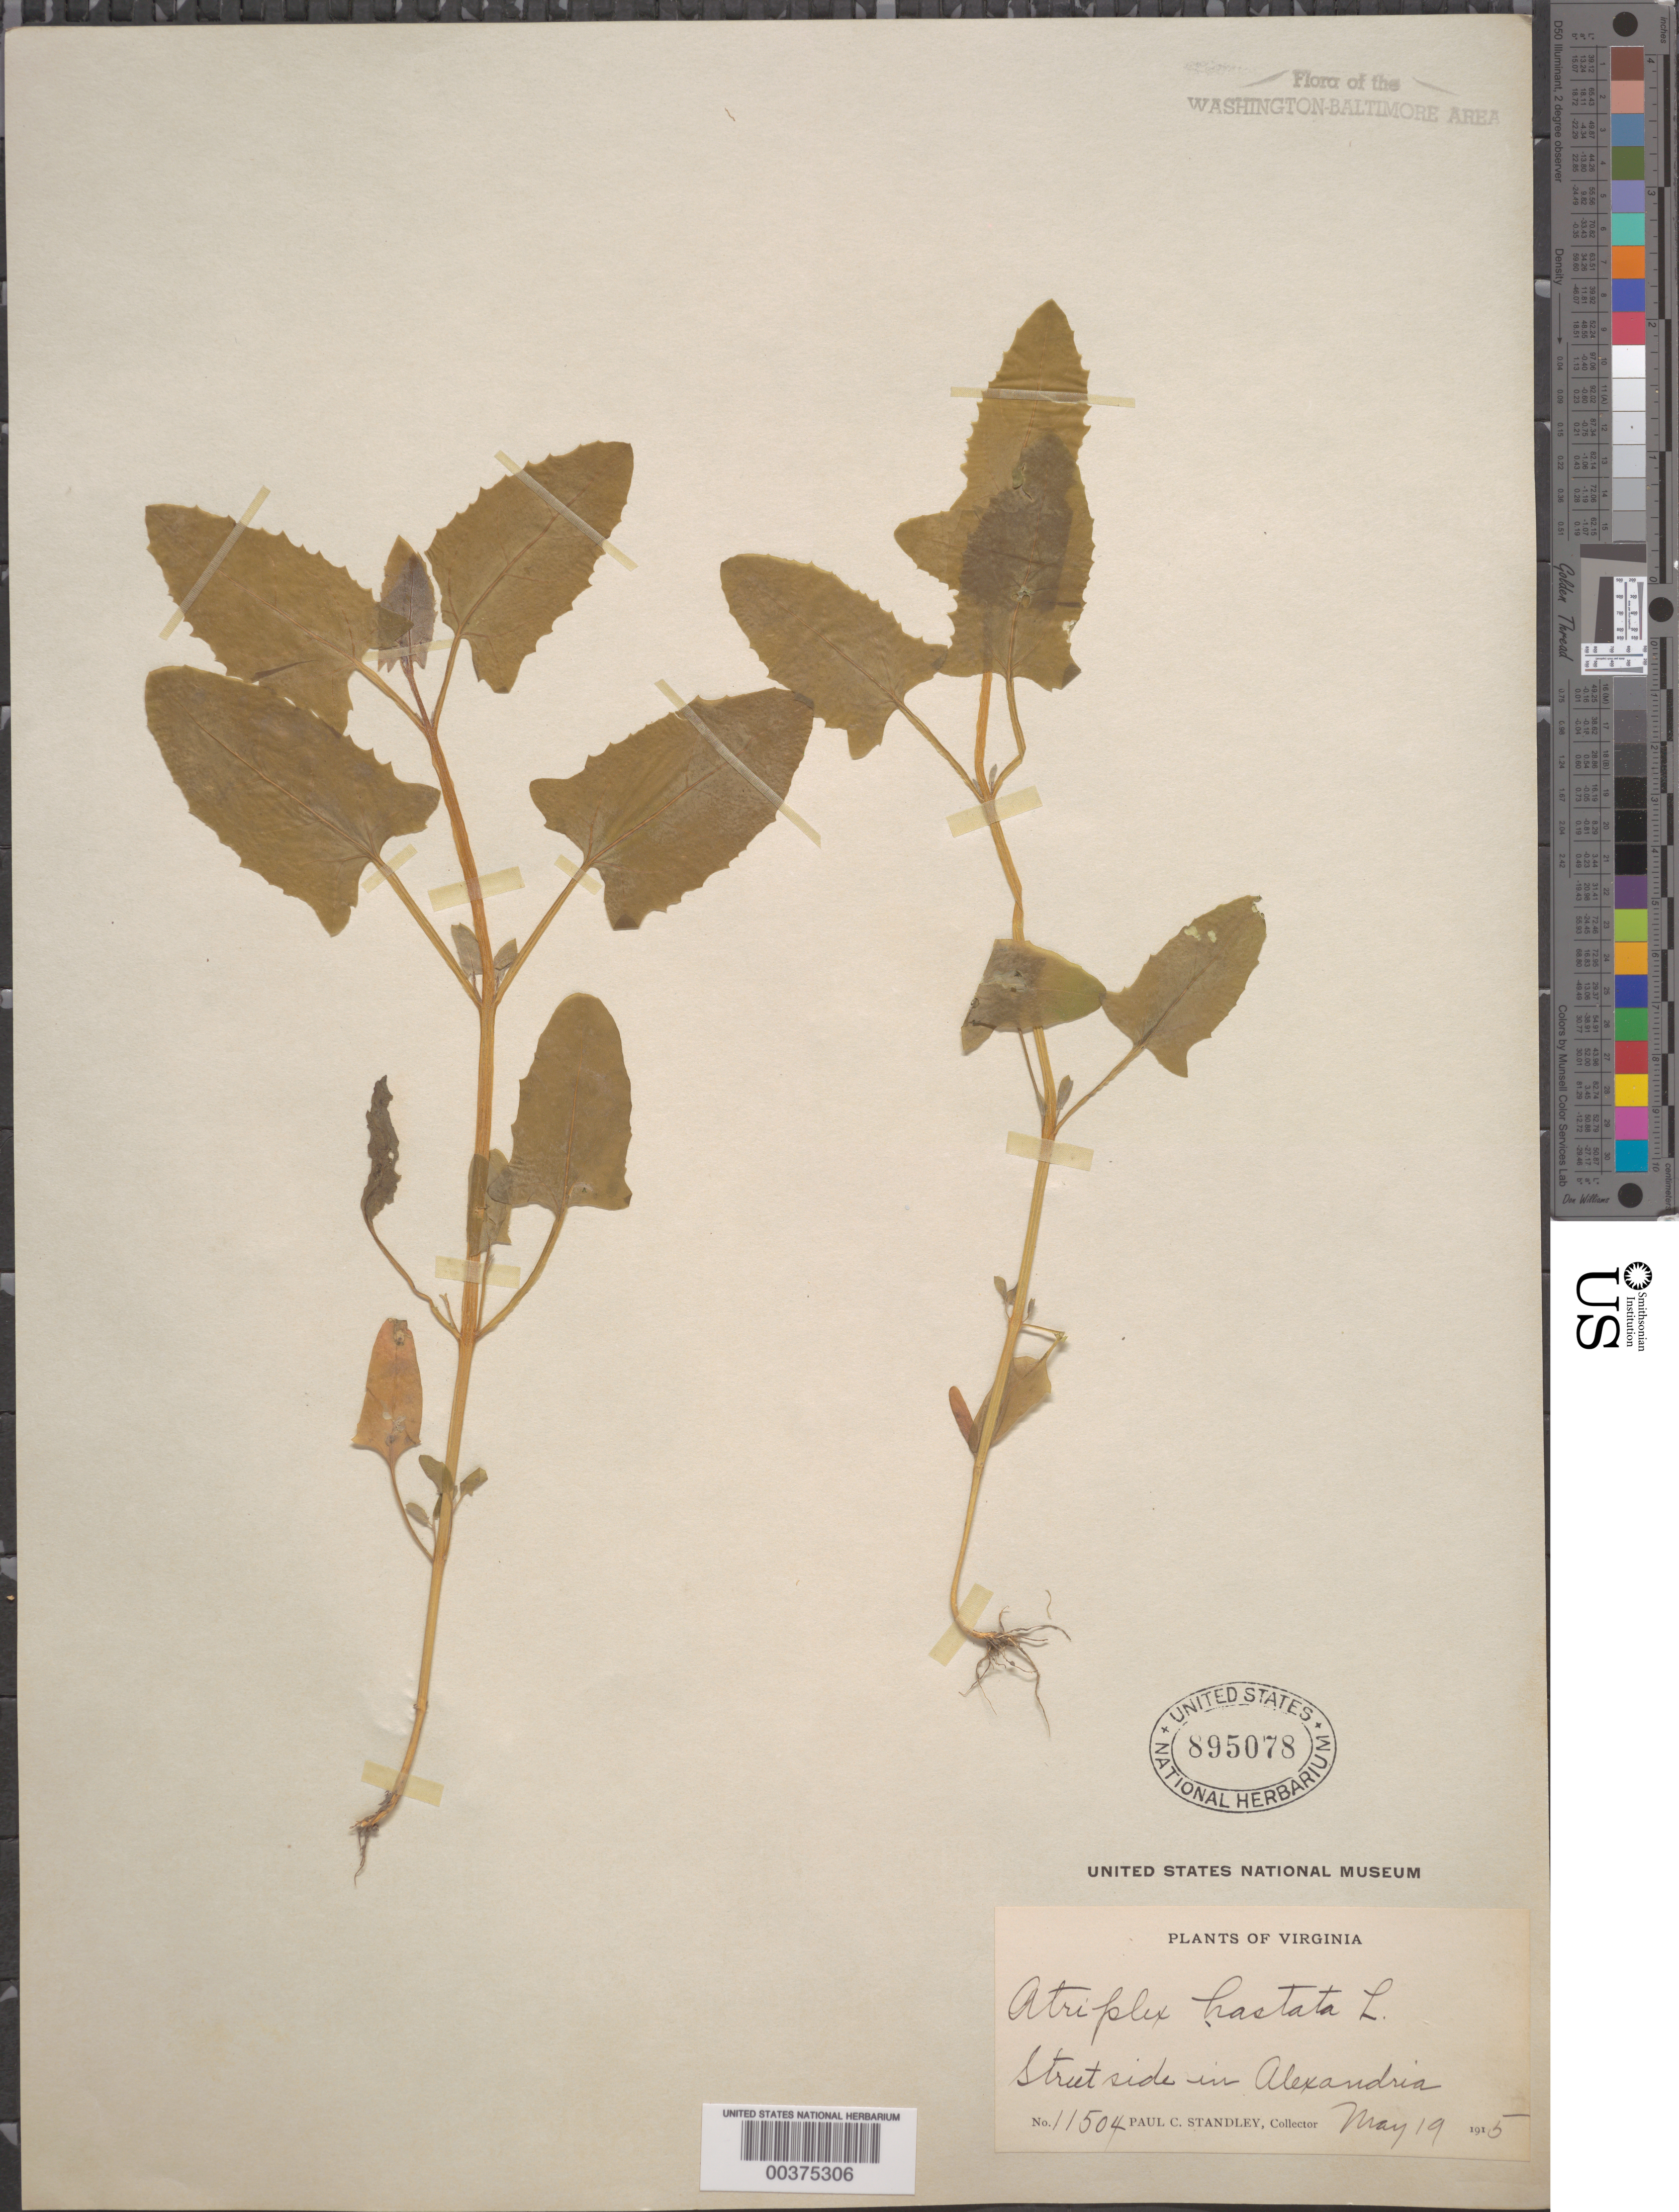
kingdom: Plantae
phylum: Tracheophyta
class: Magnoliopsida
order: Caryophyllales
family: Amaranthaceae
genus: Atriplex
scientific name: Atriplex patula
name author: L.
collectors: P. C. Standley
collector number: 11504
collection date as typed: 19 May 1915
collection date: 1915-05-19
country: United States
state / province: Virginia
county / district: City of Alexandria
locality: Alexandria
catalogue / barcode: US 895078